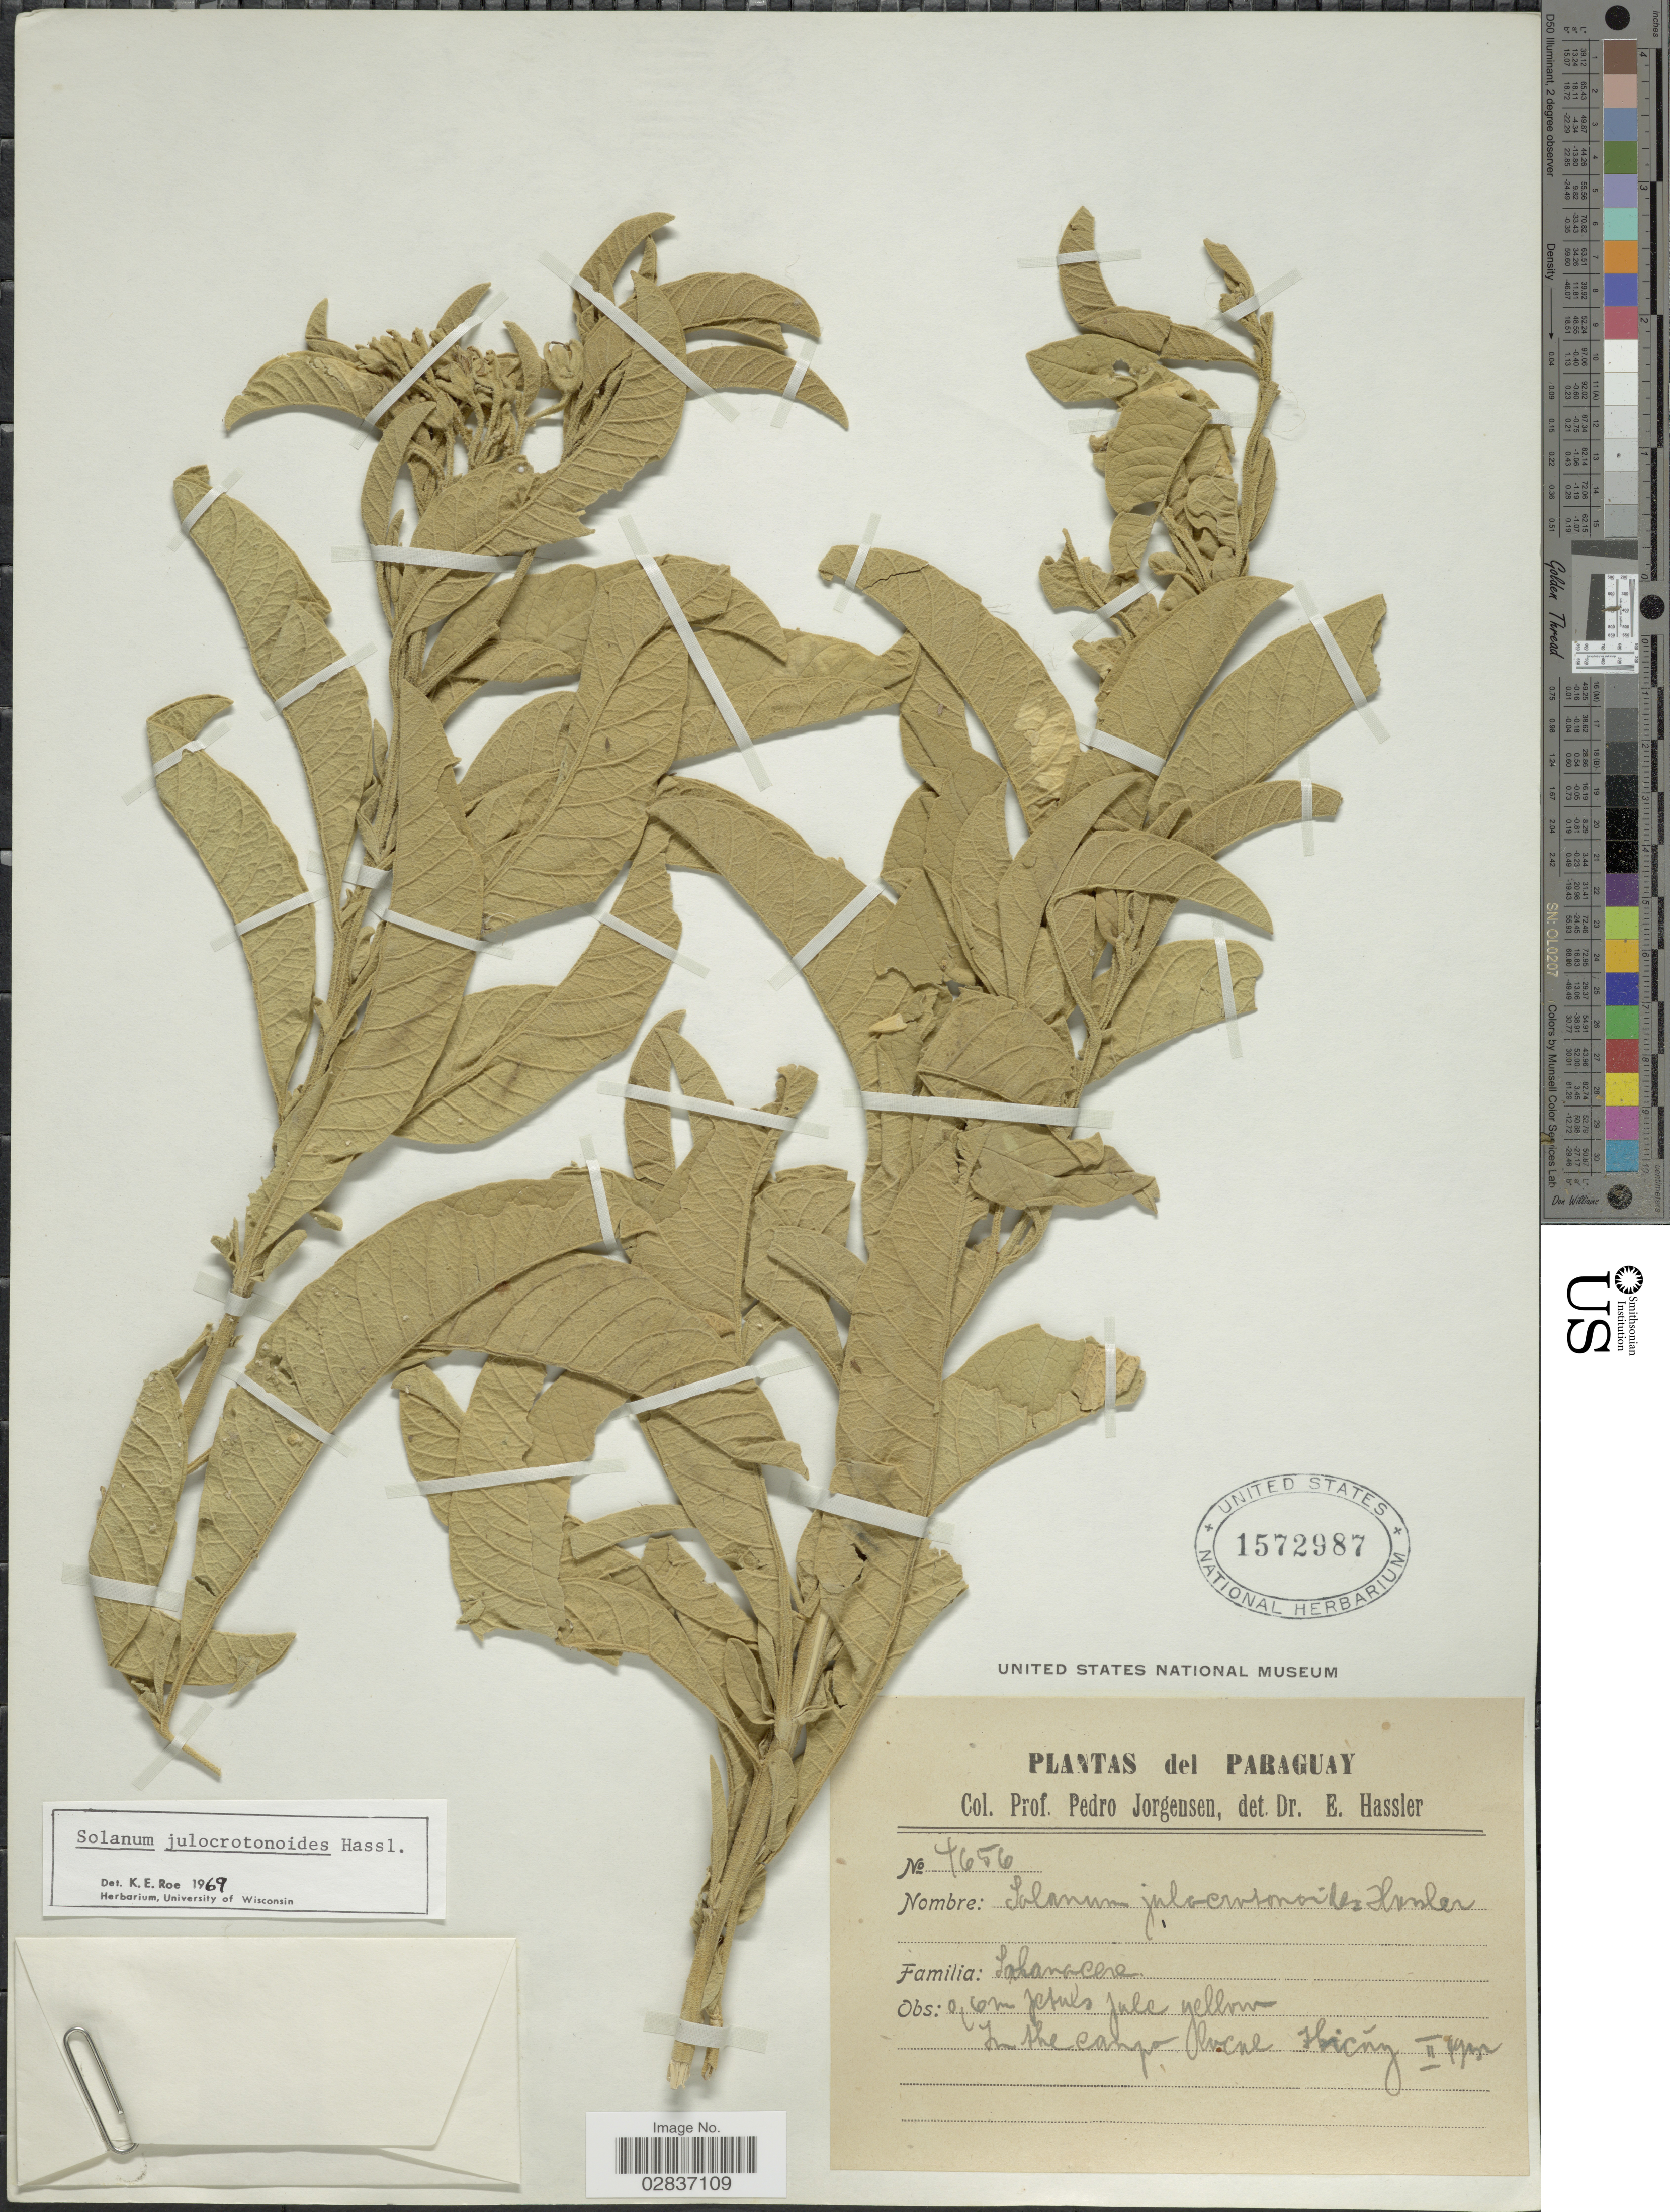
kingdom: Plantae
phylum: Tracheophyta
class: Magnoliopsida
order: Solanales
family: Solanaceae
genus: Solanum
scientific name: Solanum julocrotonoides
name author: Hassl.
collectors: P. Jörgensen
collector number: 4656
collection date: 1932-02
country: Paraguay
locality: Ibicuy.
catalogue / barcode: US 1572987